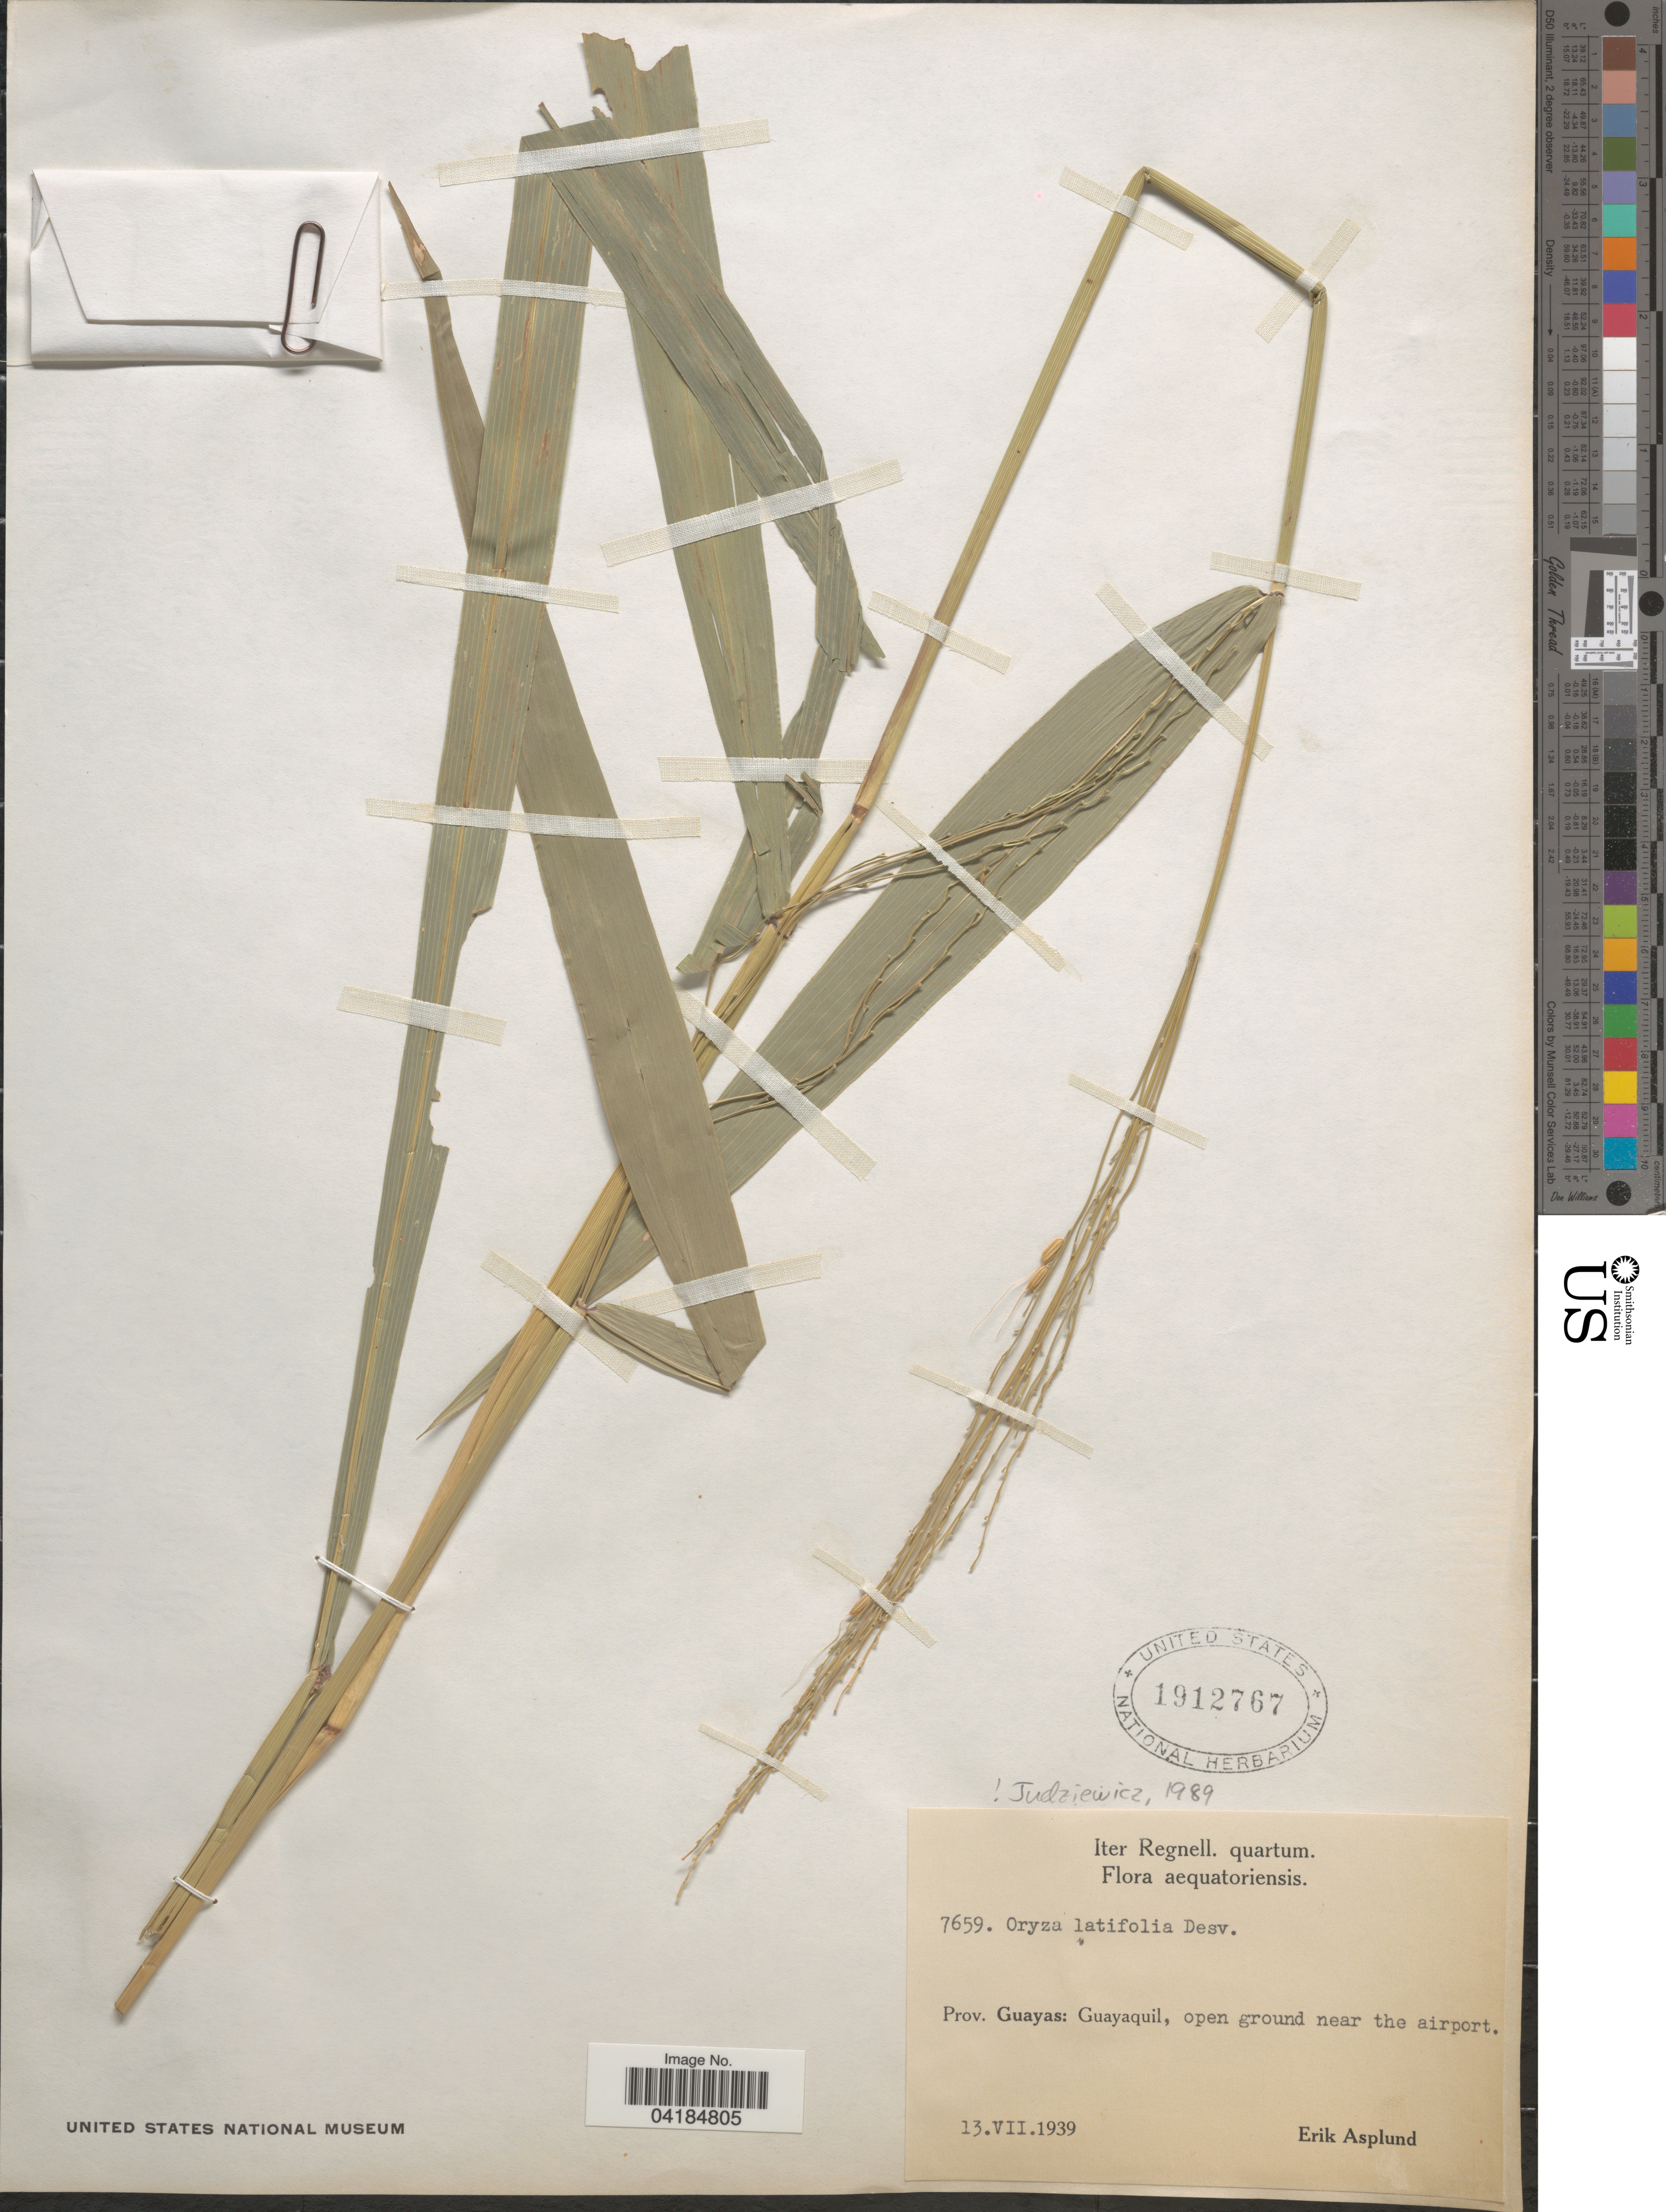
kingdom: Plantae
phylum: Tracheophyta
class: Liliopsida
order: Poales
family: Poaceae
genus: Oryza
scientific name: Oryza latifolia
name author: Desv.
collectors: E. Asplund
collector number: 7659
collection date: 1939-07-13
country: Ecuador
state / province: Guayas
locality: Iter Regnell. quartum. Aequatoriensis. Guayaquil, open ground near the airport.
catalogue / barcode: US 1912767